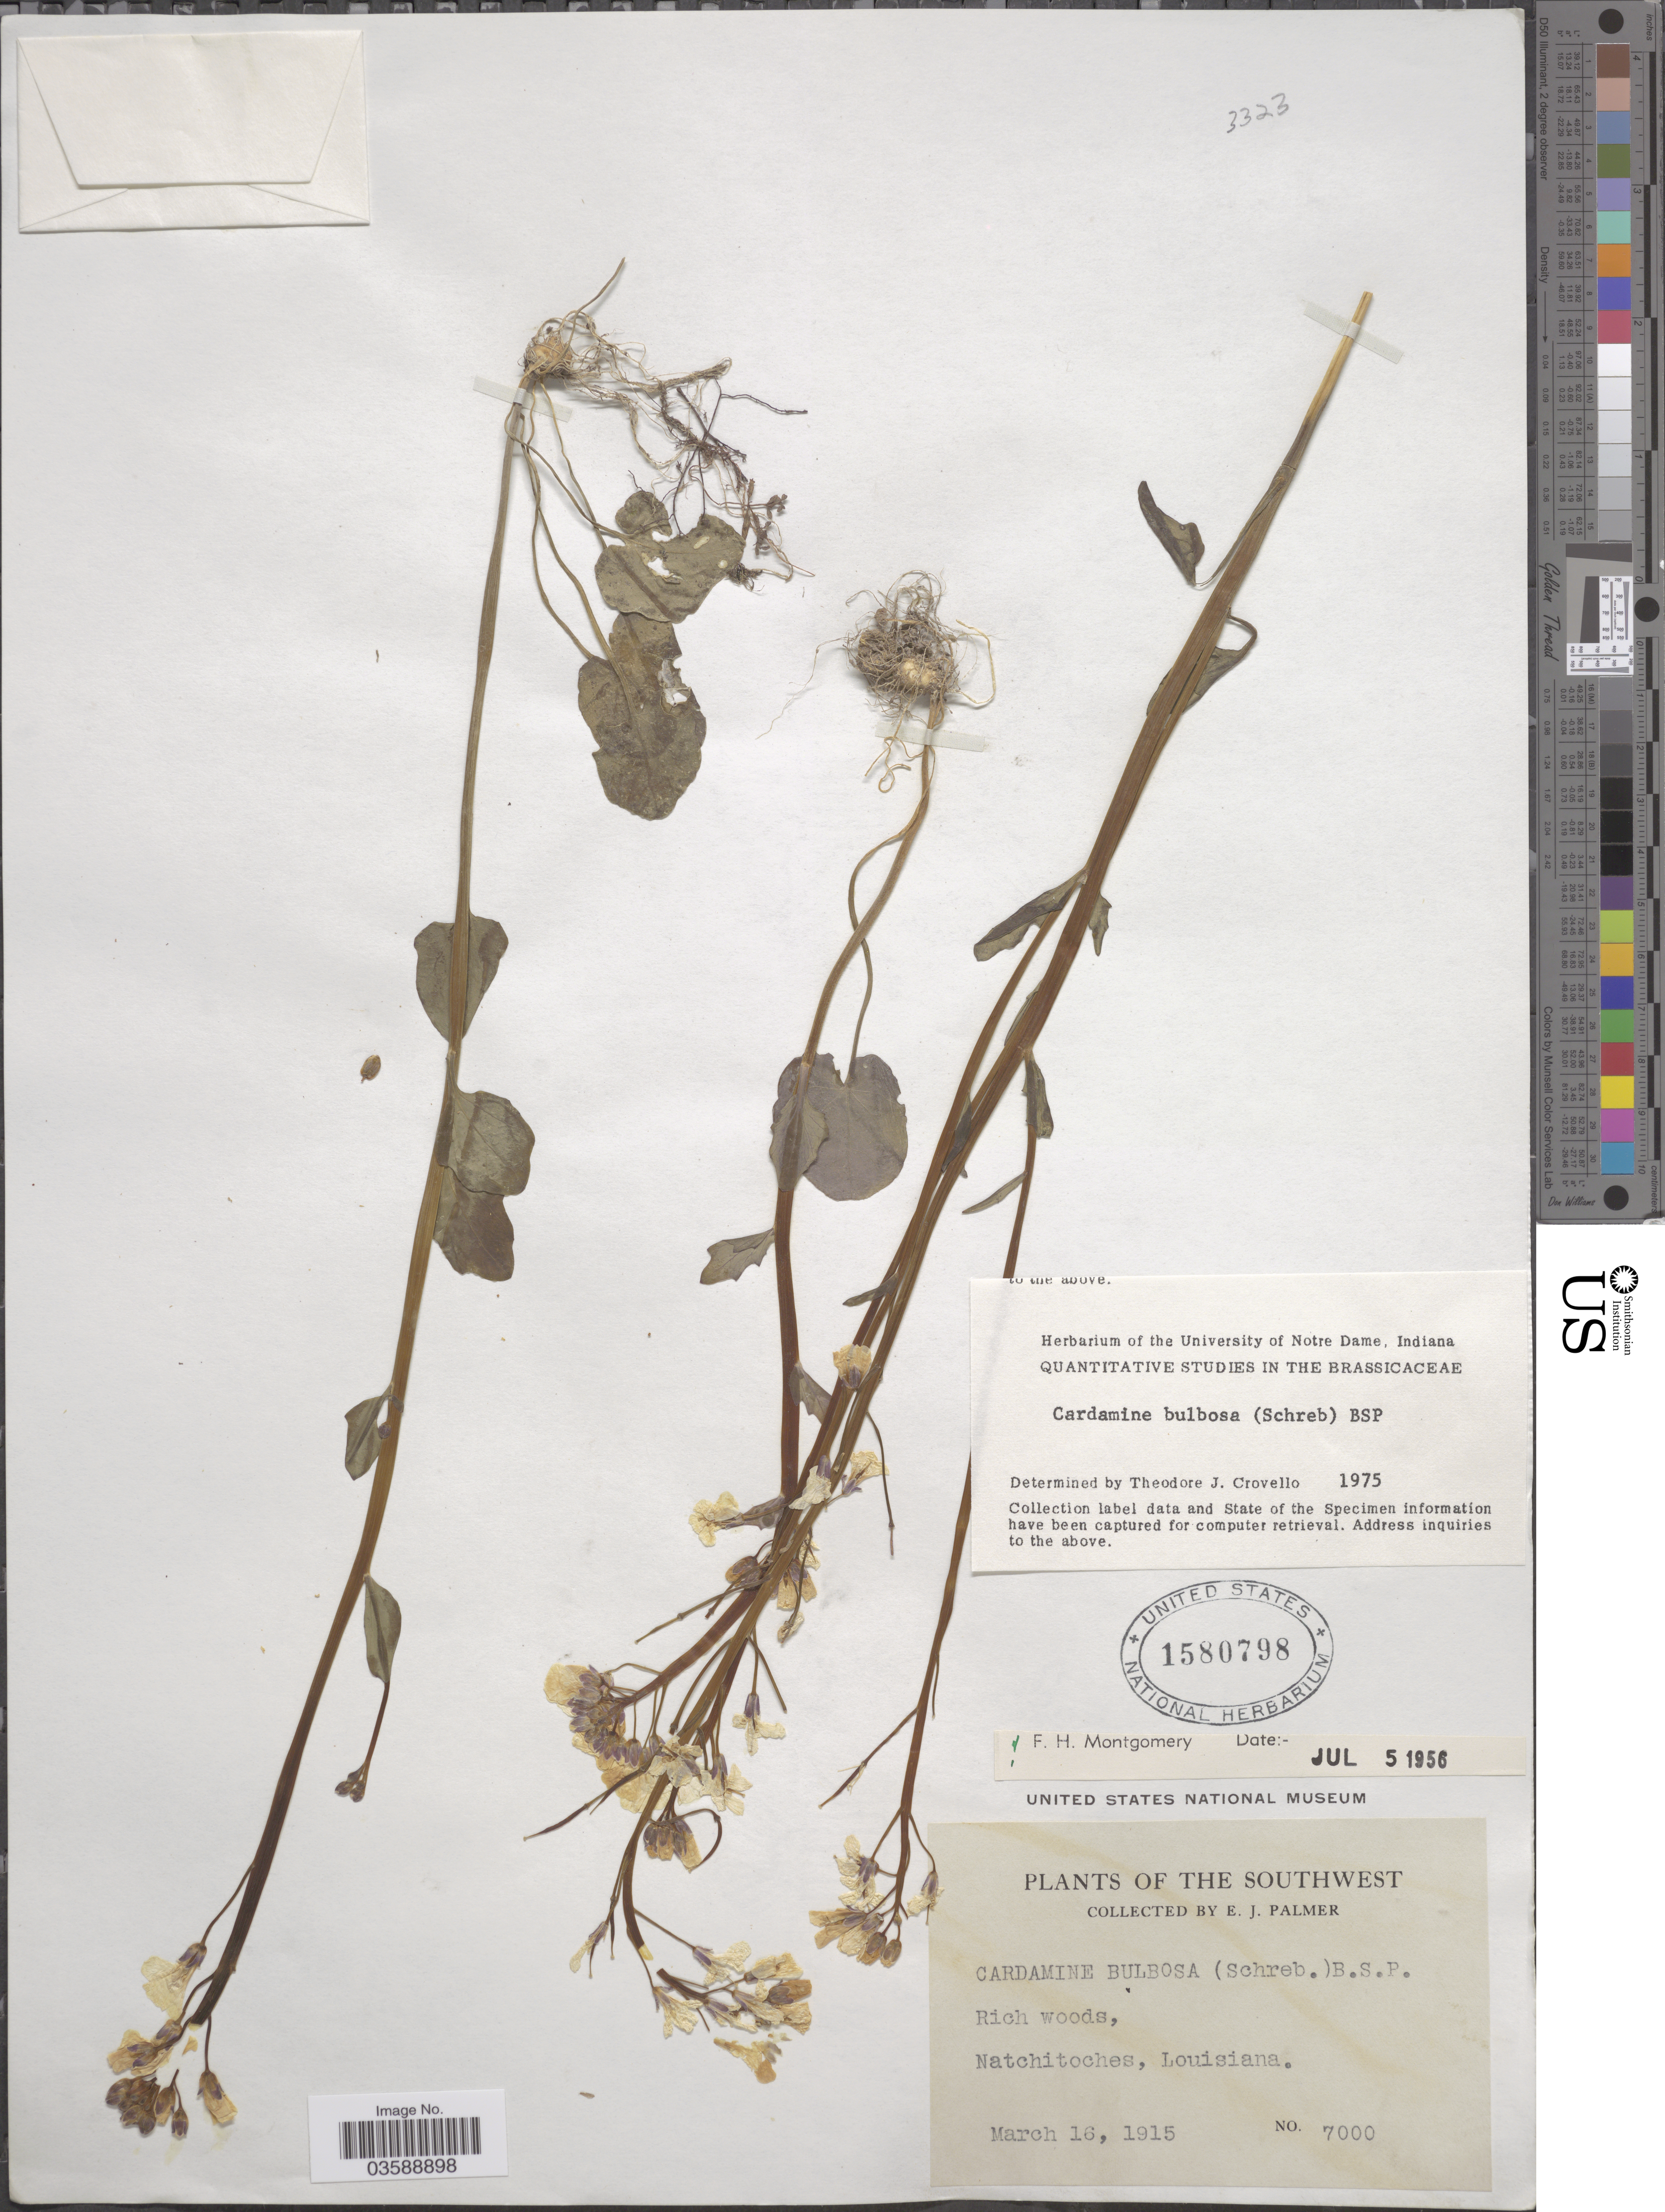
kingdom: Plantae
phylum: Tracheophyta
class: Magnoliopsida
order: Brassicales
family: Brassicaceae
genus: Cardamine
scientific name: Cardamine bulbosa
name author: (Schreb. ex Muhl.) Britton et al.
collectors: E. J. Palmer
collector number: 7000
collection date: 1915-03-16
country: United States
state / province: Louisiana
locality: Southwest. Natchitoches.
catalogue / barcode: US 1580798